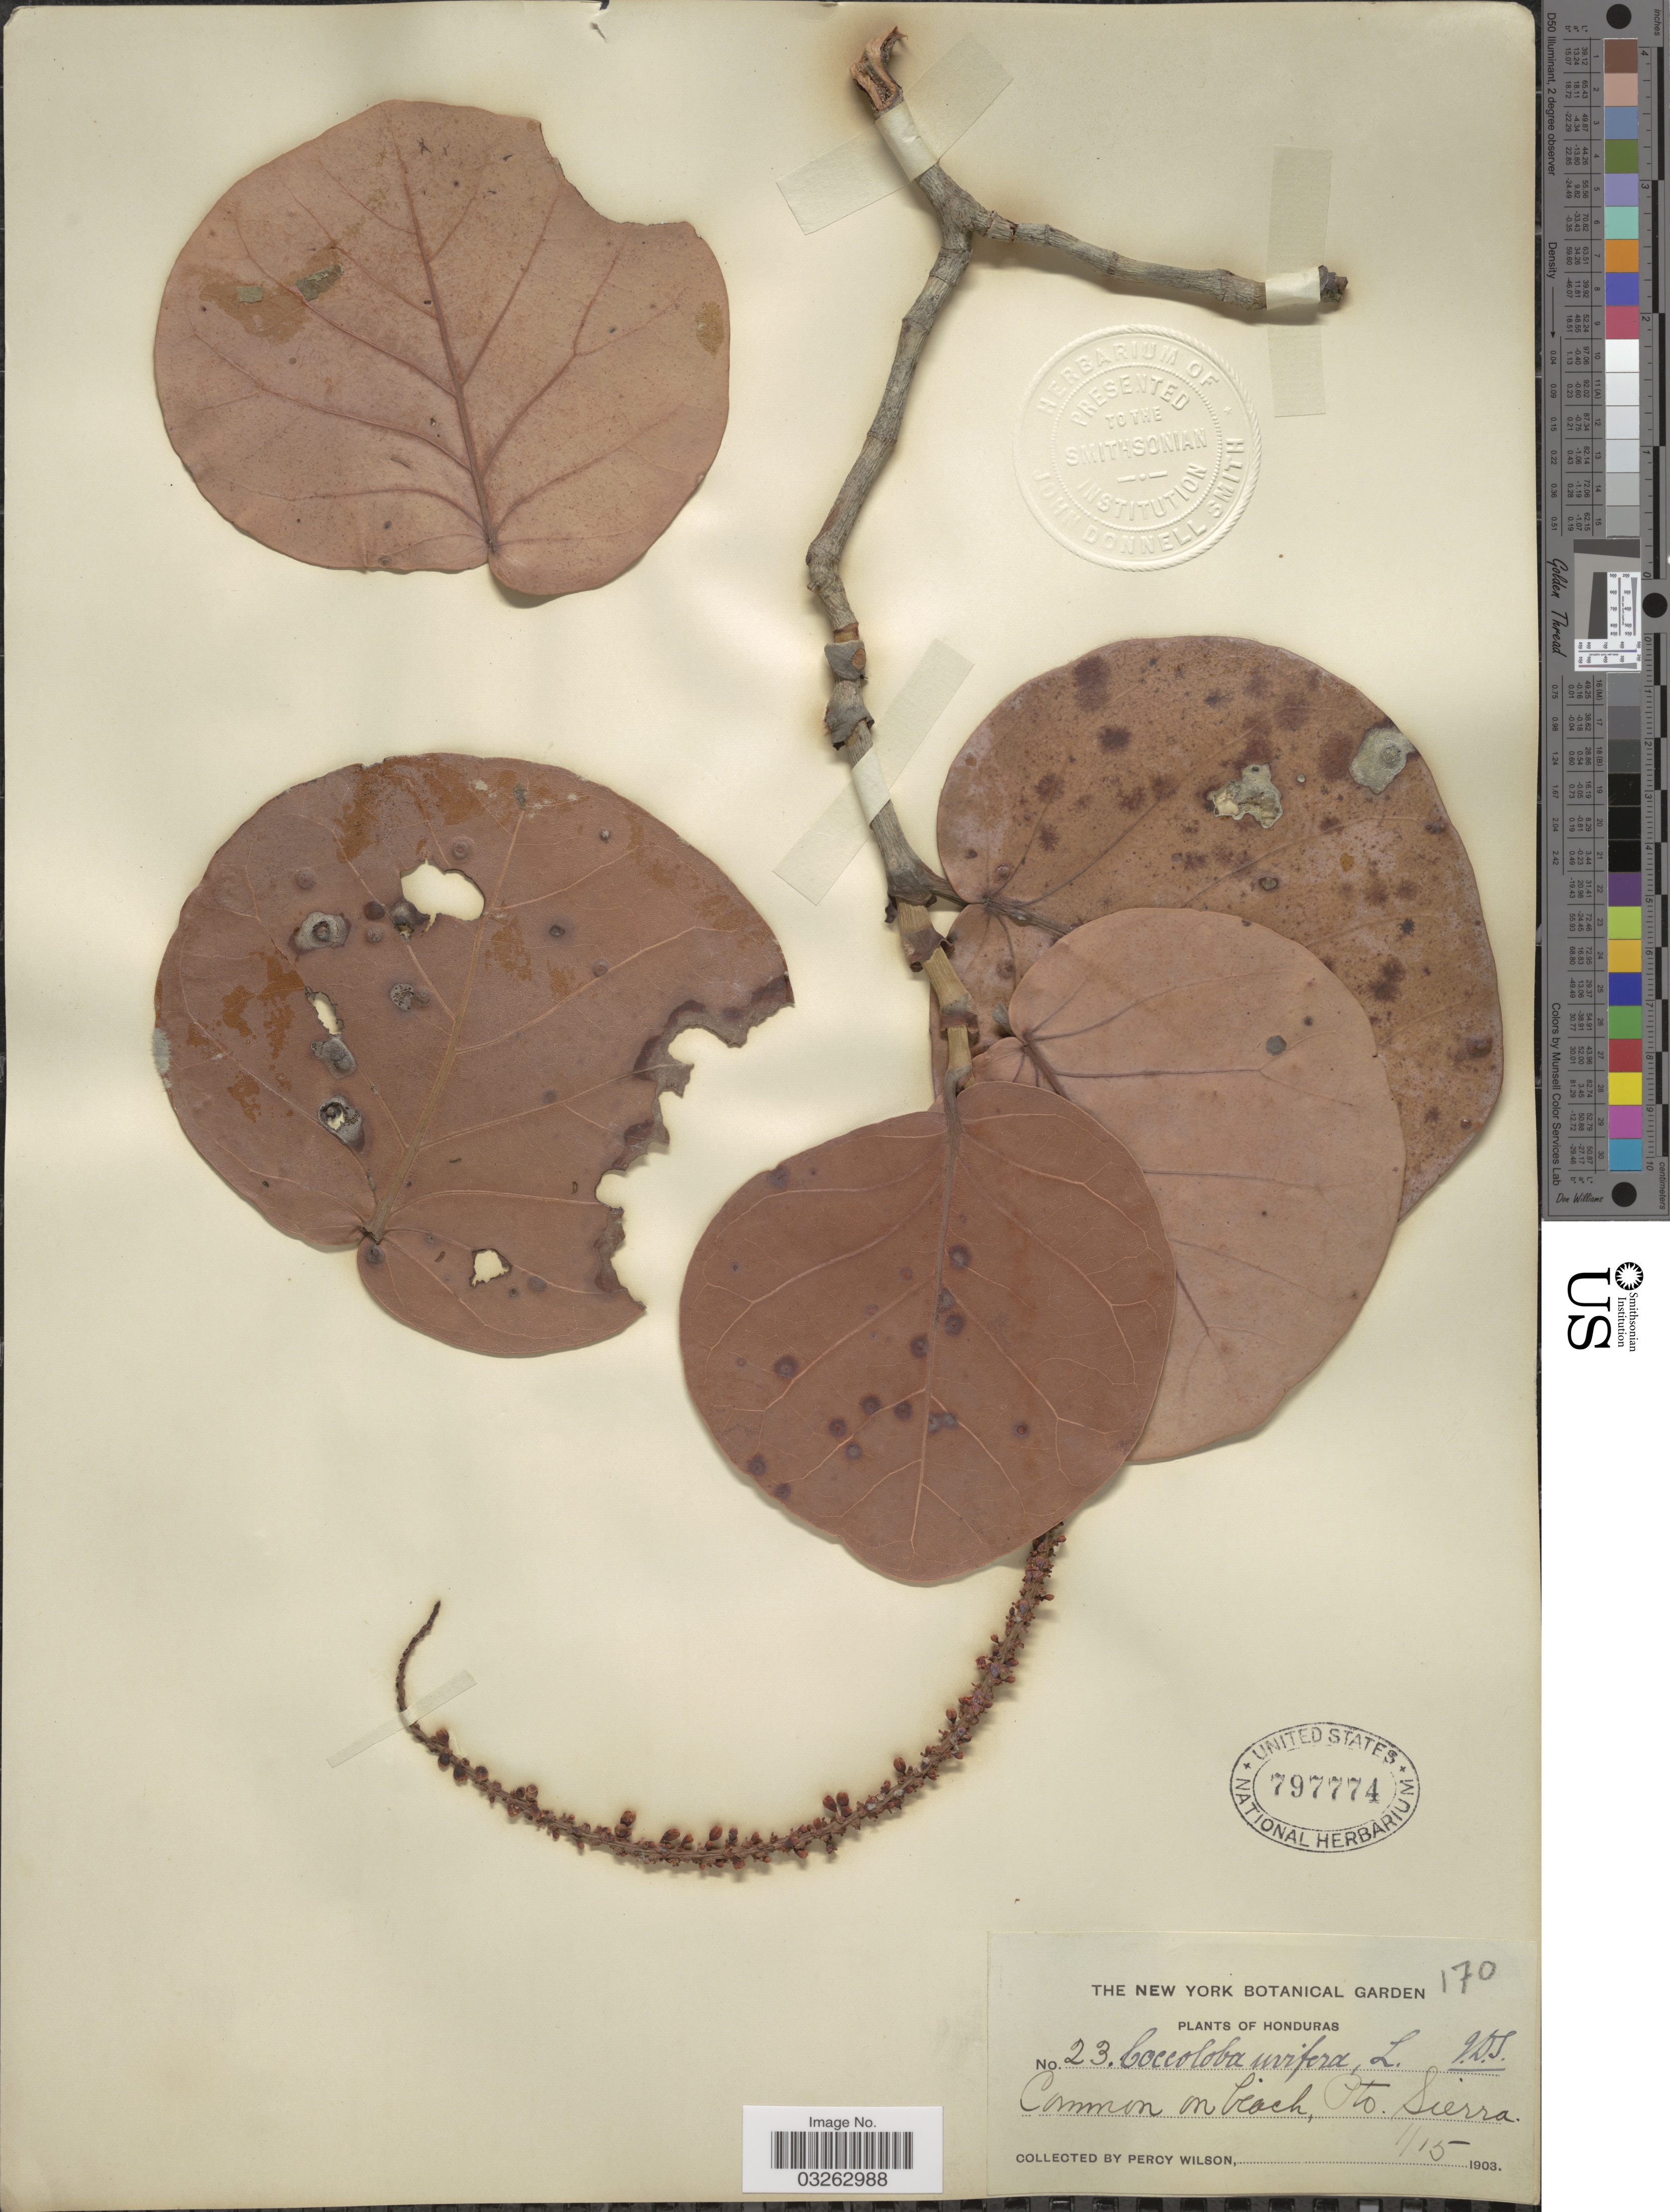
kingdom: Plantae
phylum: Tracheophyta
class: Magnoliopsida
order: Caryophyllales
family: Polygonaceae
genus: Coccoloba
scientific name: Coccoloba uvifera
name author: L.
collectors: P. Wilson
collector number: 23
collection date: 1903-01-15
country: Honduras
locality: On beach, Pto. Sierra.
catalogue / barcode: US 797774